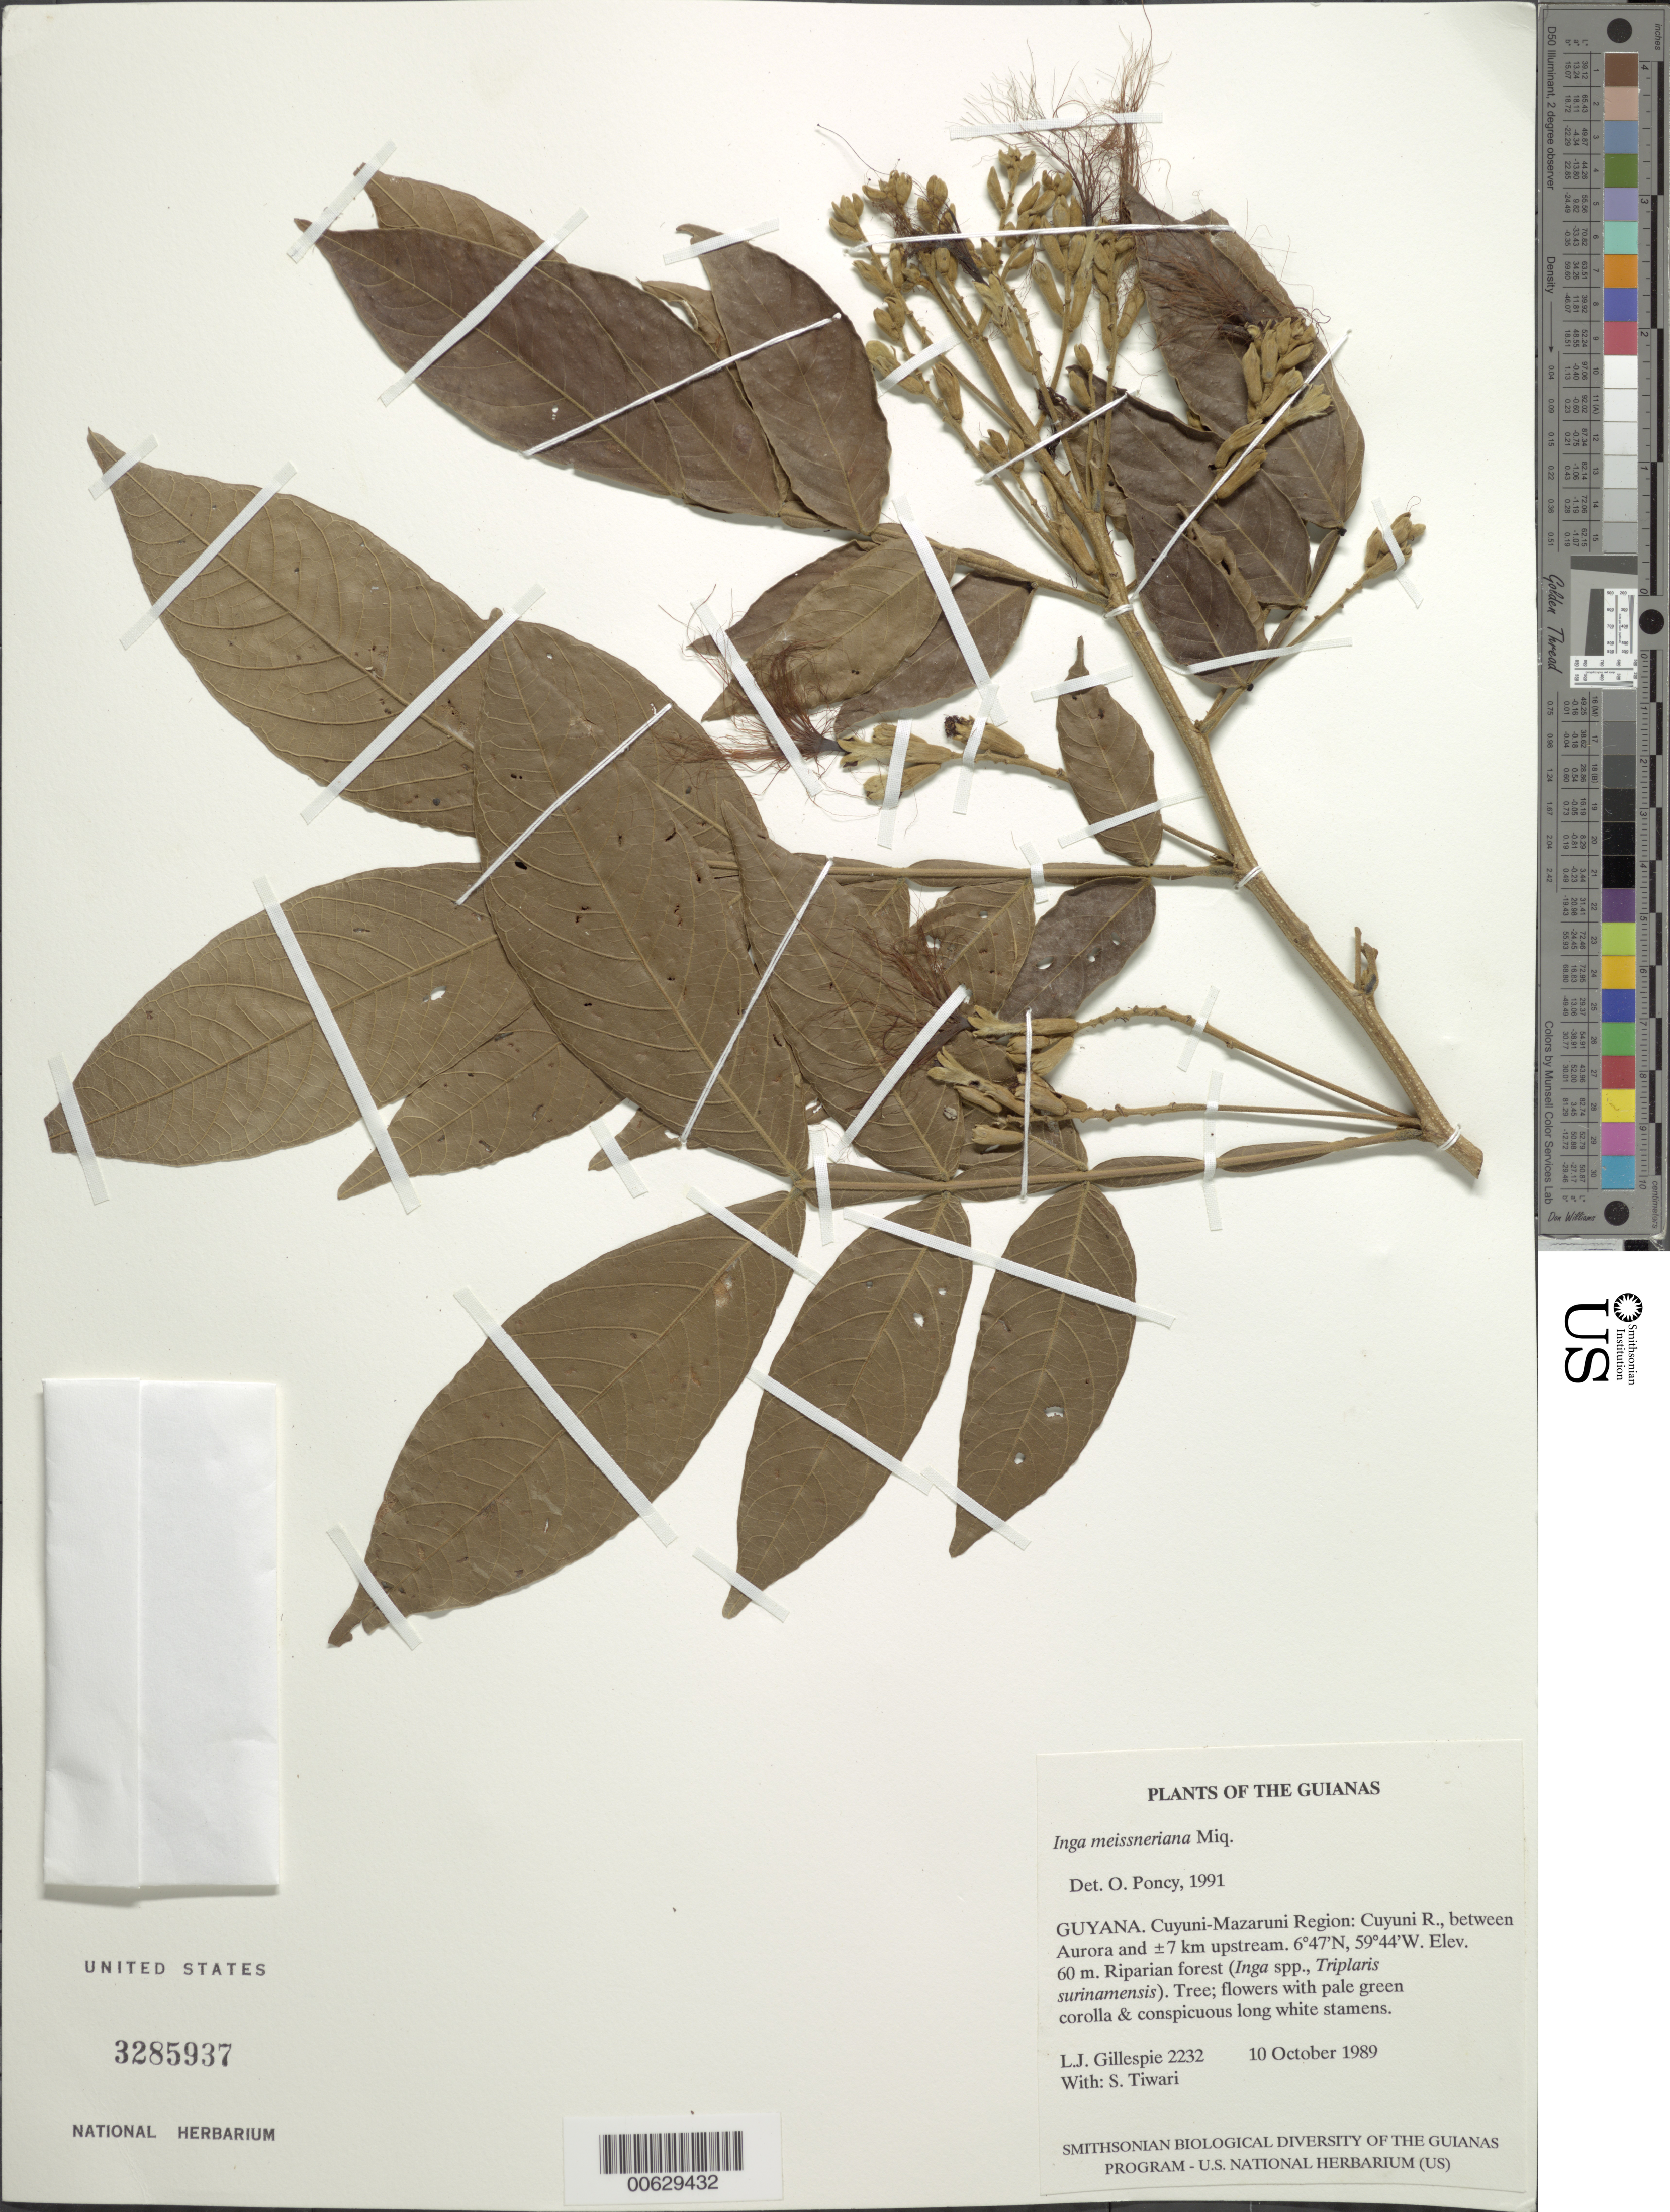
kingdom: Plantae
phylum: Tracheophyta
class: Magnoliopsida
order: Fabales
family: Fabaceae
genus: Inga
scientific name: Inga vera subsp. affinis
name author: (DC.) T.D. Penn.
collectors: L. J. Gillespie & S. Tiwari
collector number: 2232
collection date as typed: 10 October 1989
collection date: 1989-10-10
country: Guyana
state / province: Cuyuni-Mazaruni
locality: Cuyuni R., between Aurora and ±7 km upstream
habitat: Riparian forest (Inga spp., Triplaris surinamensis)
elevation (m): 60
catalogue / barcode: US 3285937